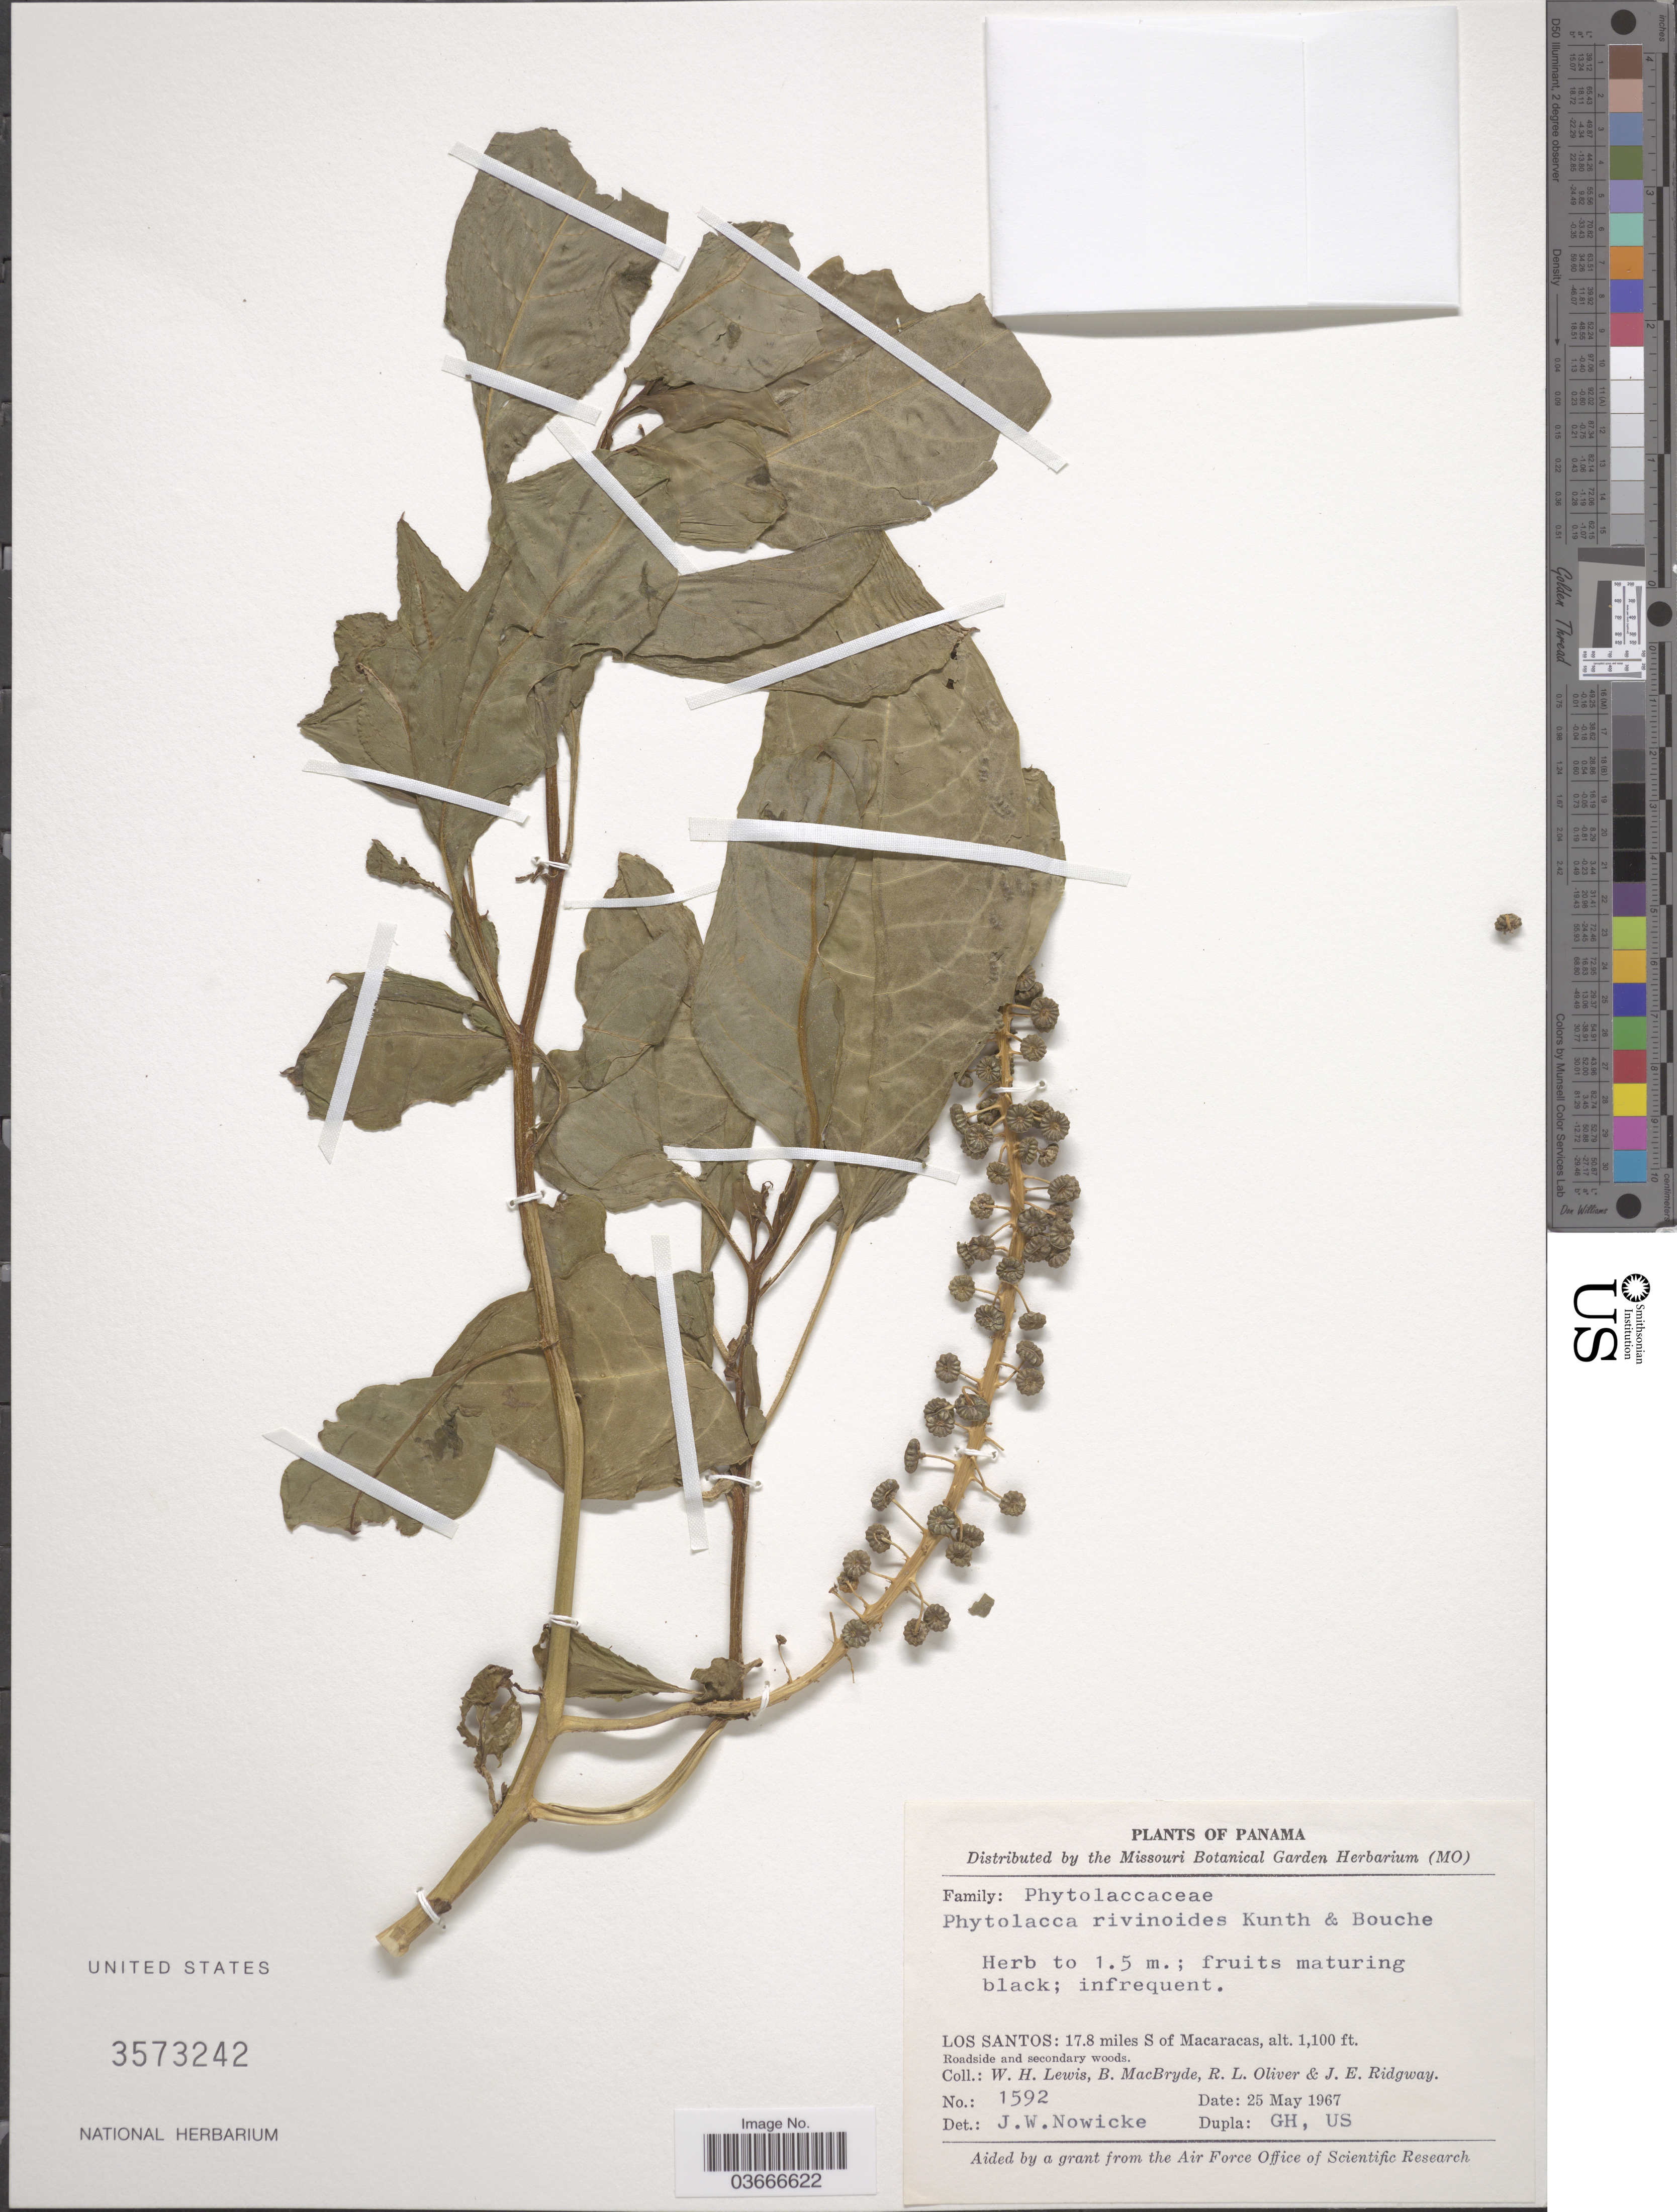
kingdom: Plantae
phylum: Tracheophyta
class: Magnoliopsida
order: Caryophyllales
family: Phytolaccaceae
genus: Phytolacca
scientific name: Phytolacca rivinoides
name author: Kunth & C.D. Bouché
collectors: W. H. Lewis, B. MacBryde, R. Oliver & J. Ridgway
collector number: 1592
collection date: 1967-05-25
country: Panama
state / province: Los Santos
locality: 17.8 miles S of Macaracas.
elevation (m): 335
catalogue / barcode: US 3573242